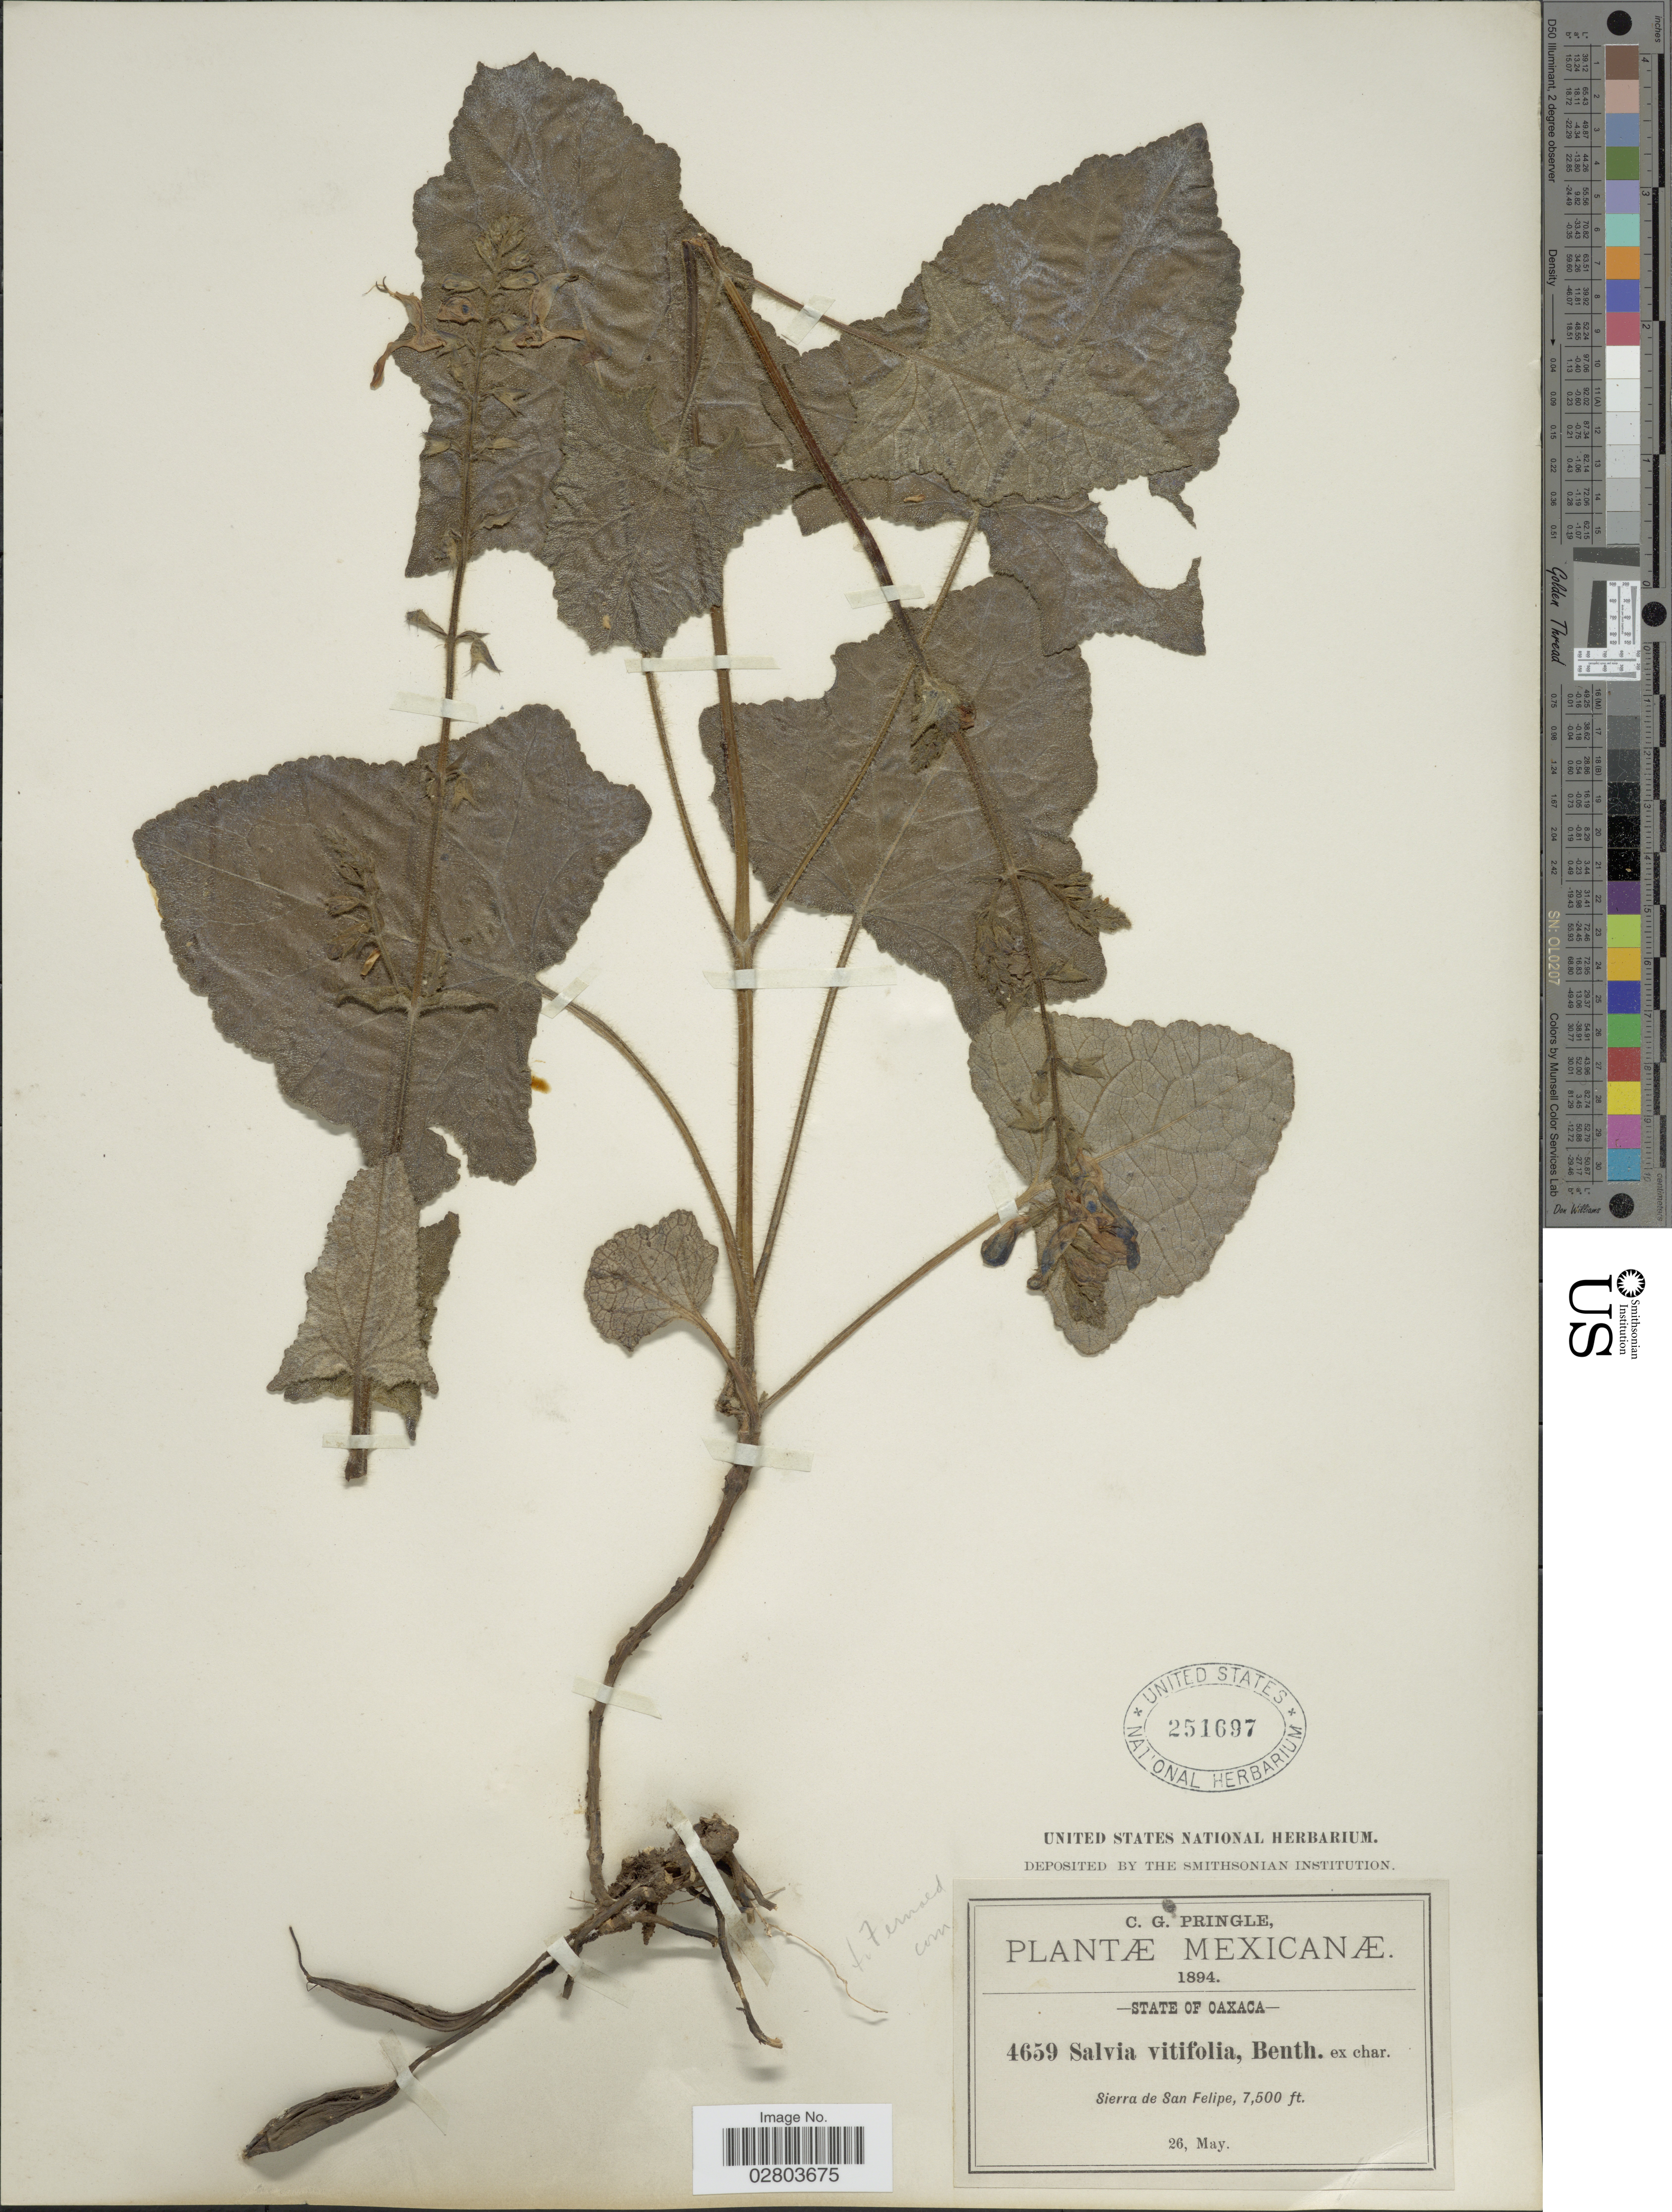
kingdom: Plantae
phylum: Tracheophyta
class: Magnoliopsida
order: Lamiales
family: Lamiaceae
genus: Salvia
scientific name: Salvia vitifolia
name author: Benth.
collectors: C. G. Pringle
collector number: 4659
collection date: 1894-05-26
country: Mexico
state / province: Oaxaca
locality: Sierra de San Felipe.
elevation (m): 2286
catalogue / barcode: US 251697